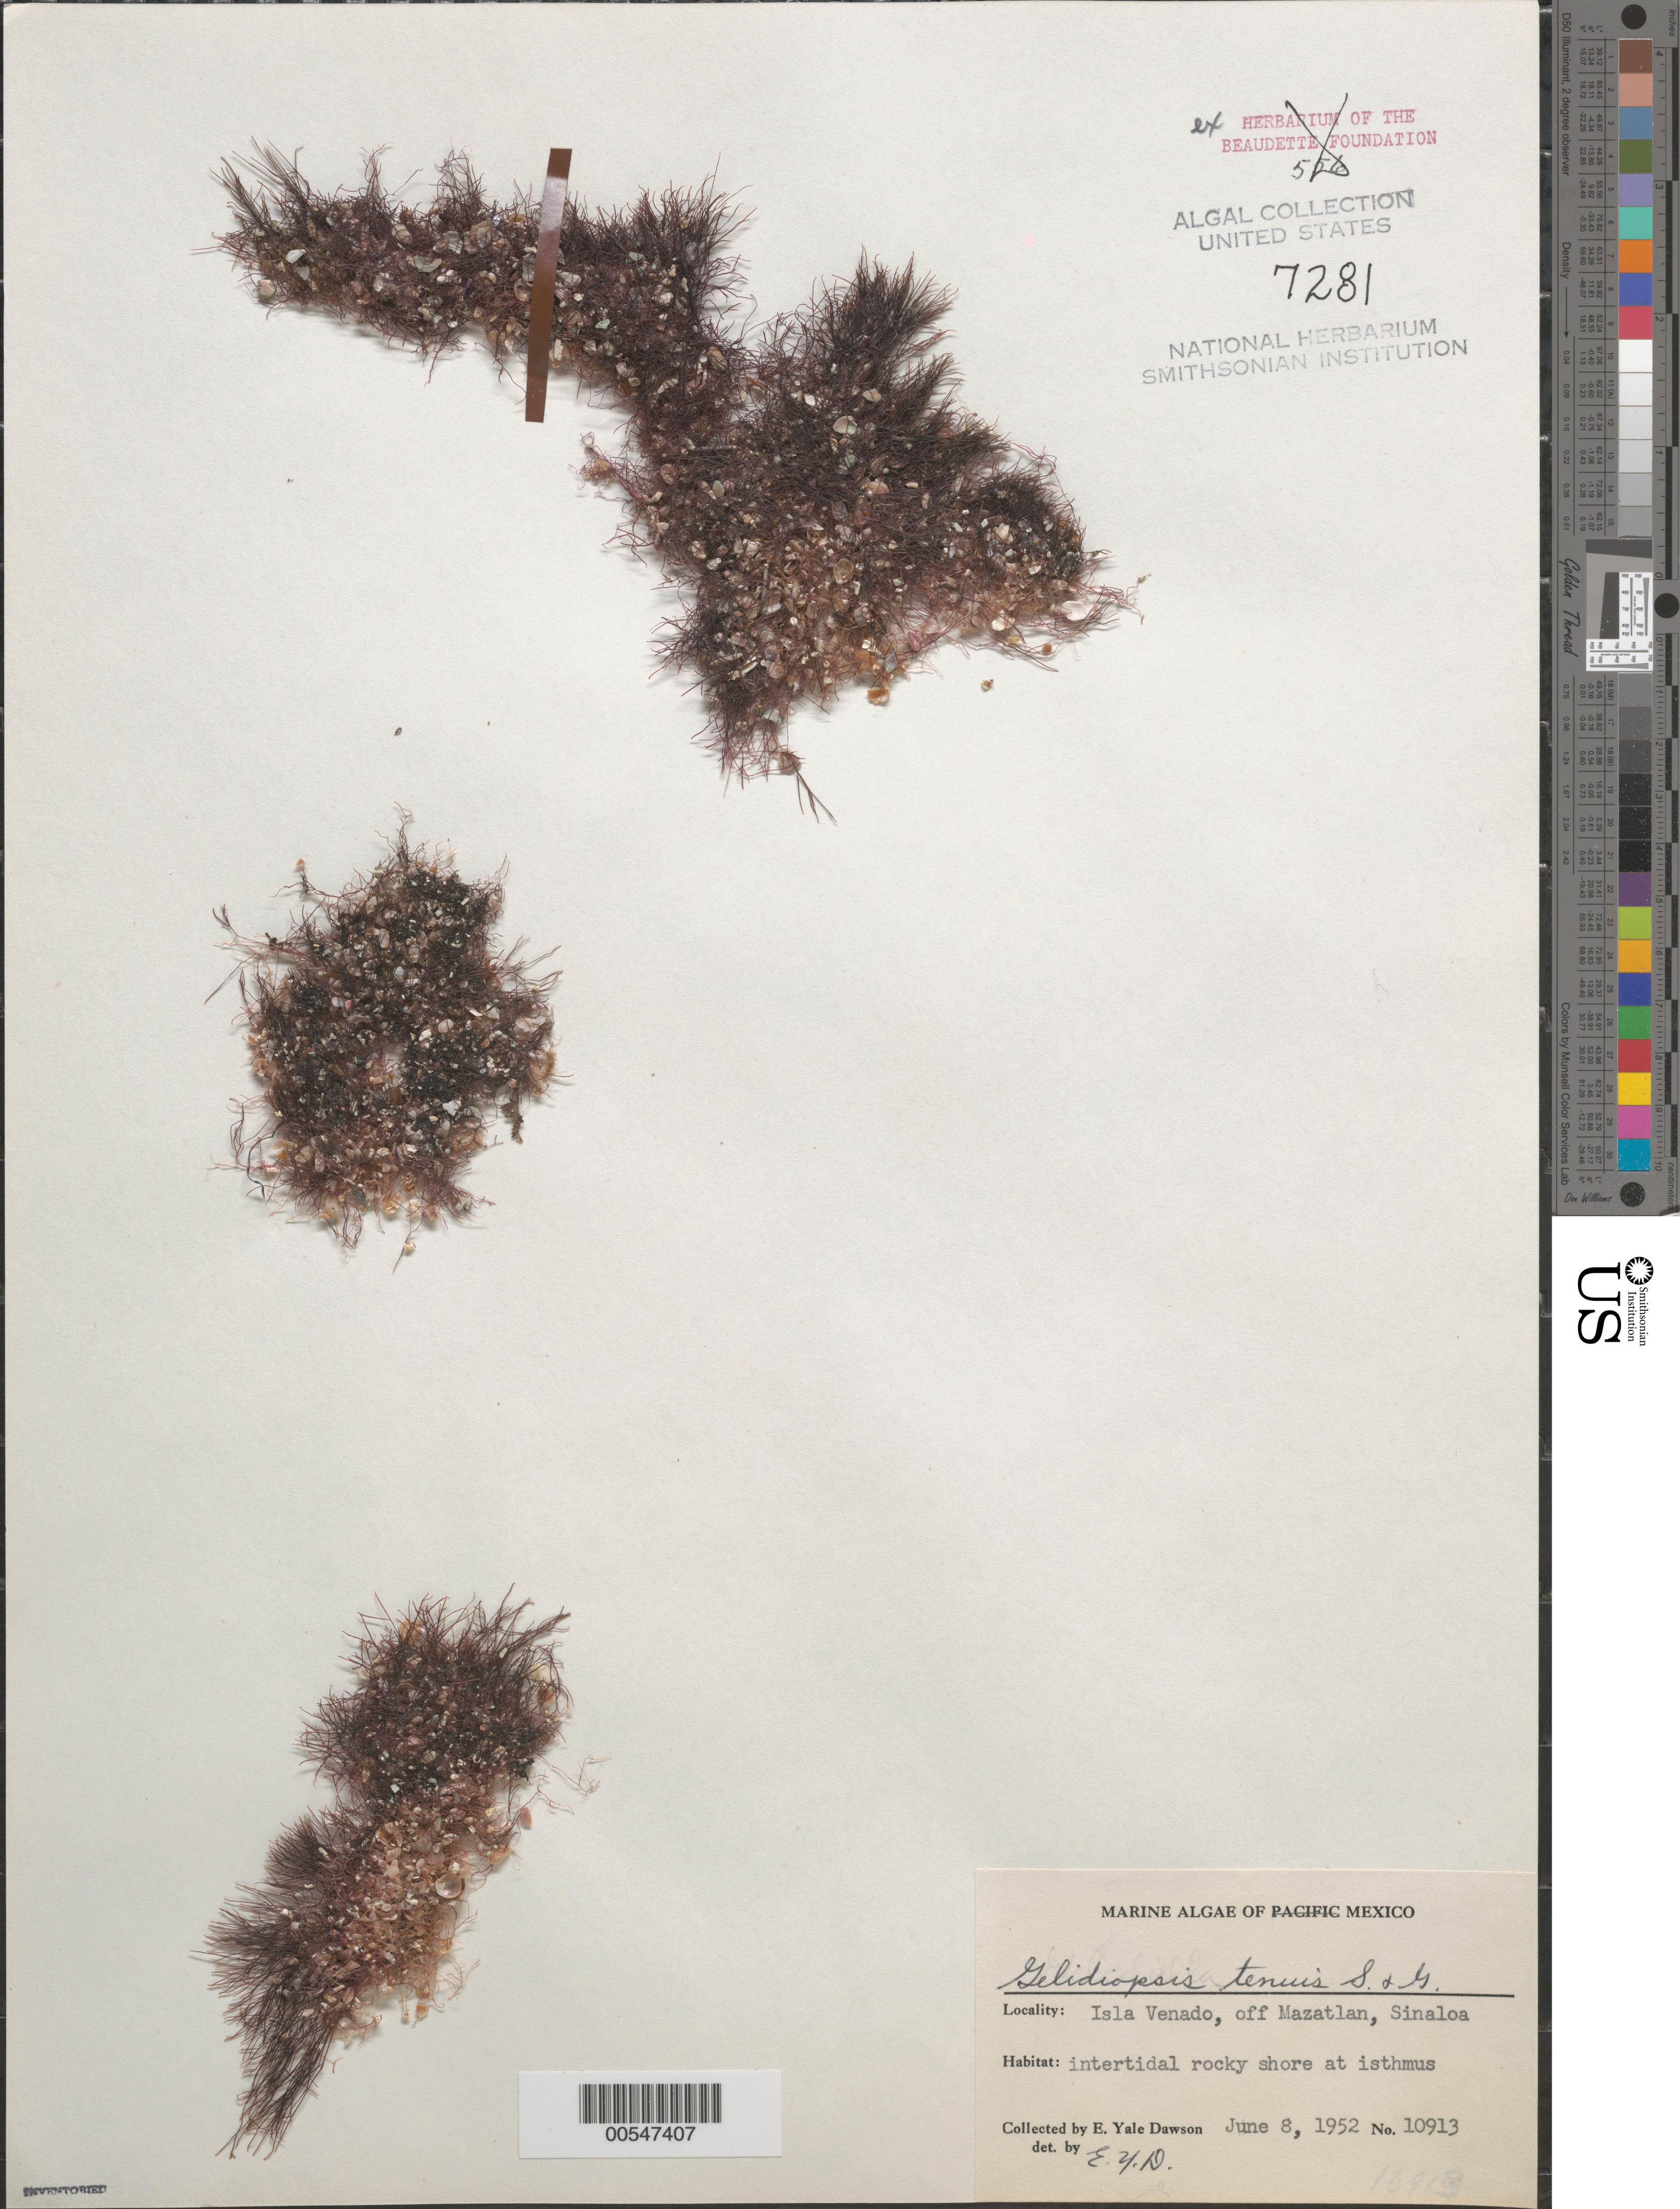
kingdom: Plantae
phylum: Rhodophyta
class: Florideophyceae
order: Gracilariales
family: Gracilariaceae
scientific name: Gelidiopsis tenuis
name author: Setch. & N.L. Gardner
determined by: Algae name updating Project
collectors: E. Y. Dawson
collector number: EYD 10913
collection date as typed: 08 Jun 1952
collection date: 1952-06-08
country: Mexico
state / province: Sinaloa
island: Isla Venado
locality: Off Mazatlan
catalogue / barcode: US 7281